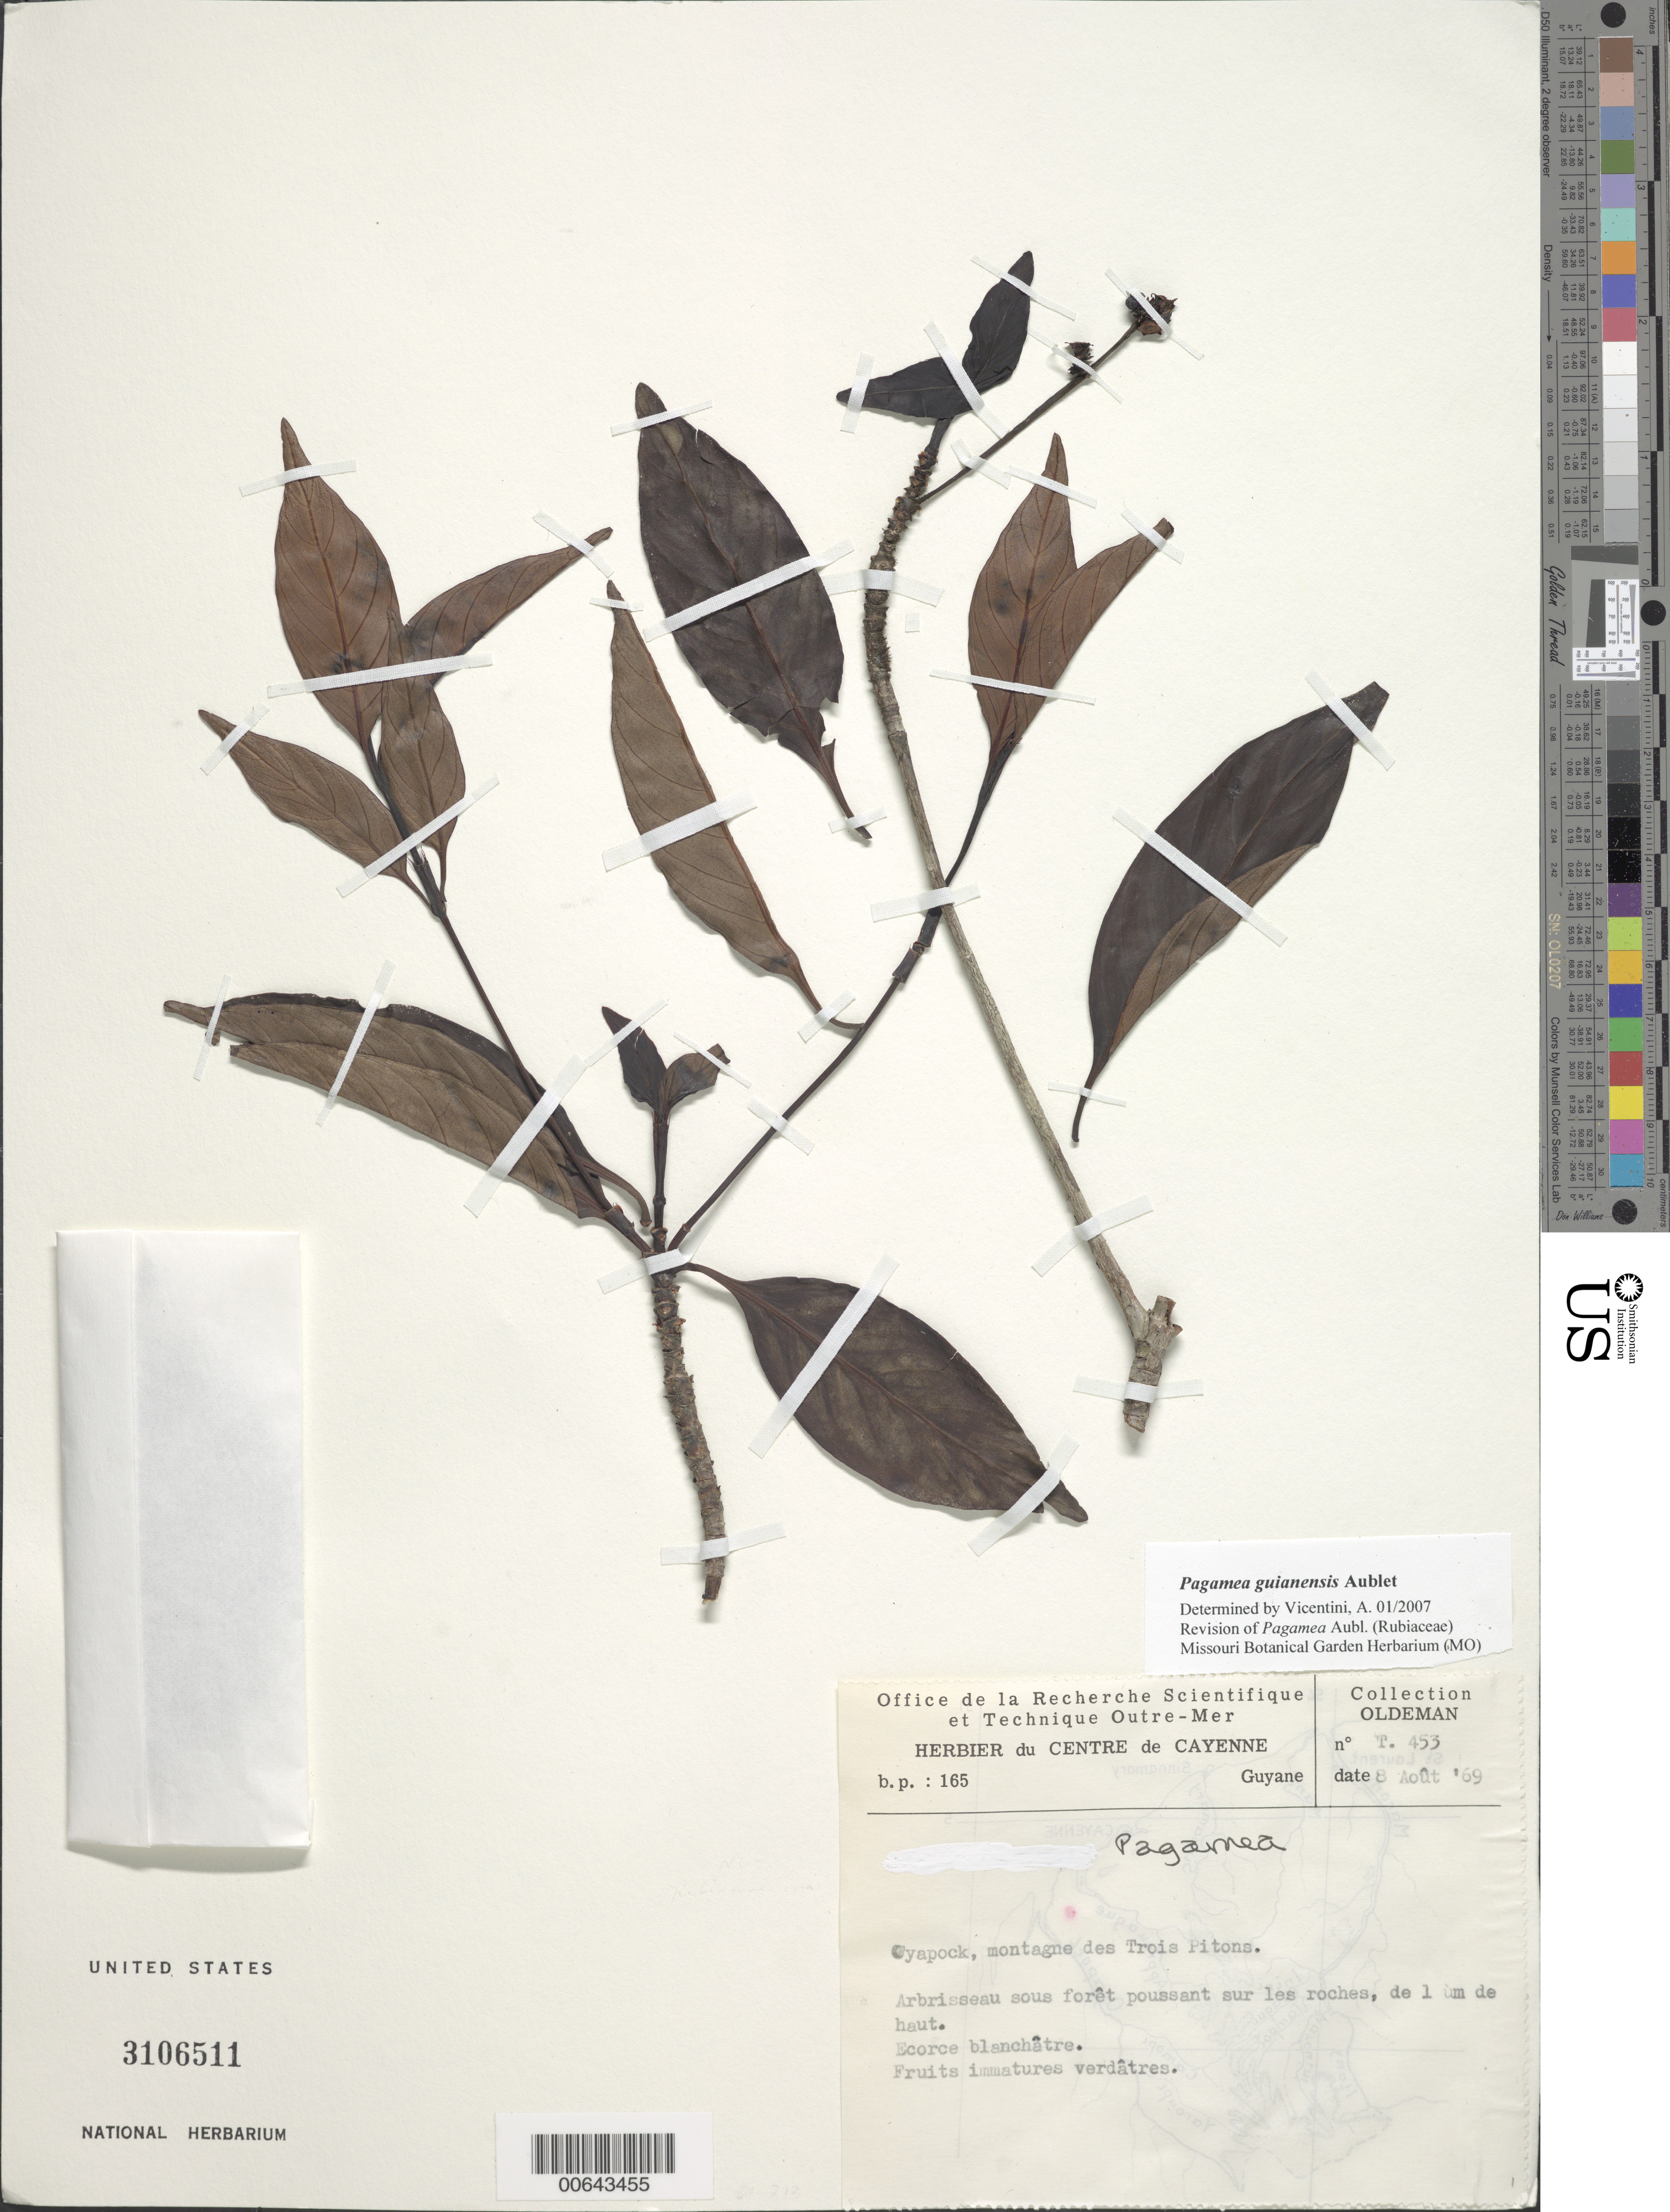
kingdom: Plantae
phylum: Tracheophyta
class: Magnoliopsida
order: Gentianales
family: Rubiaceae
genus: Pagamea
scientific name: Pagamea guianensis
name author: Aubl.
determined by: Vicentini, A.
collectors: R. Oldeman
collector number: T 453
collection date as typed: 8-Aug-69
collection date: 1969-08-08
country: French Guiana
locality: Mt. Trois Pitons, Oyapock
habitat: Forêt poussant sur les roches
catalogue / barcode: US 3106511